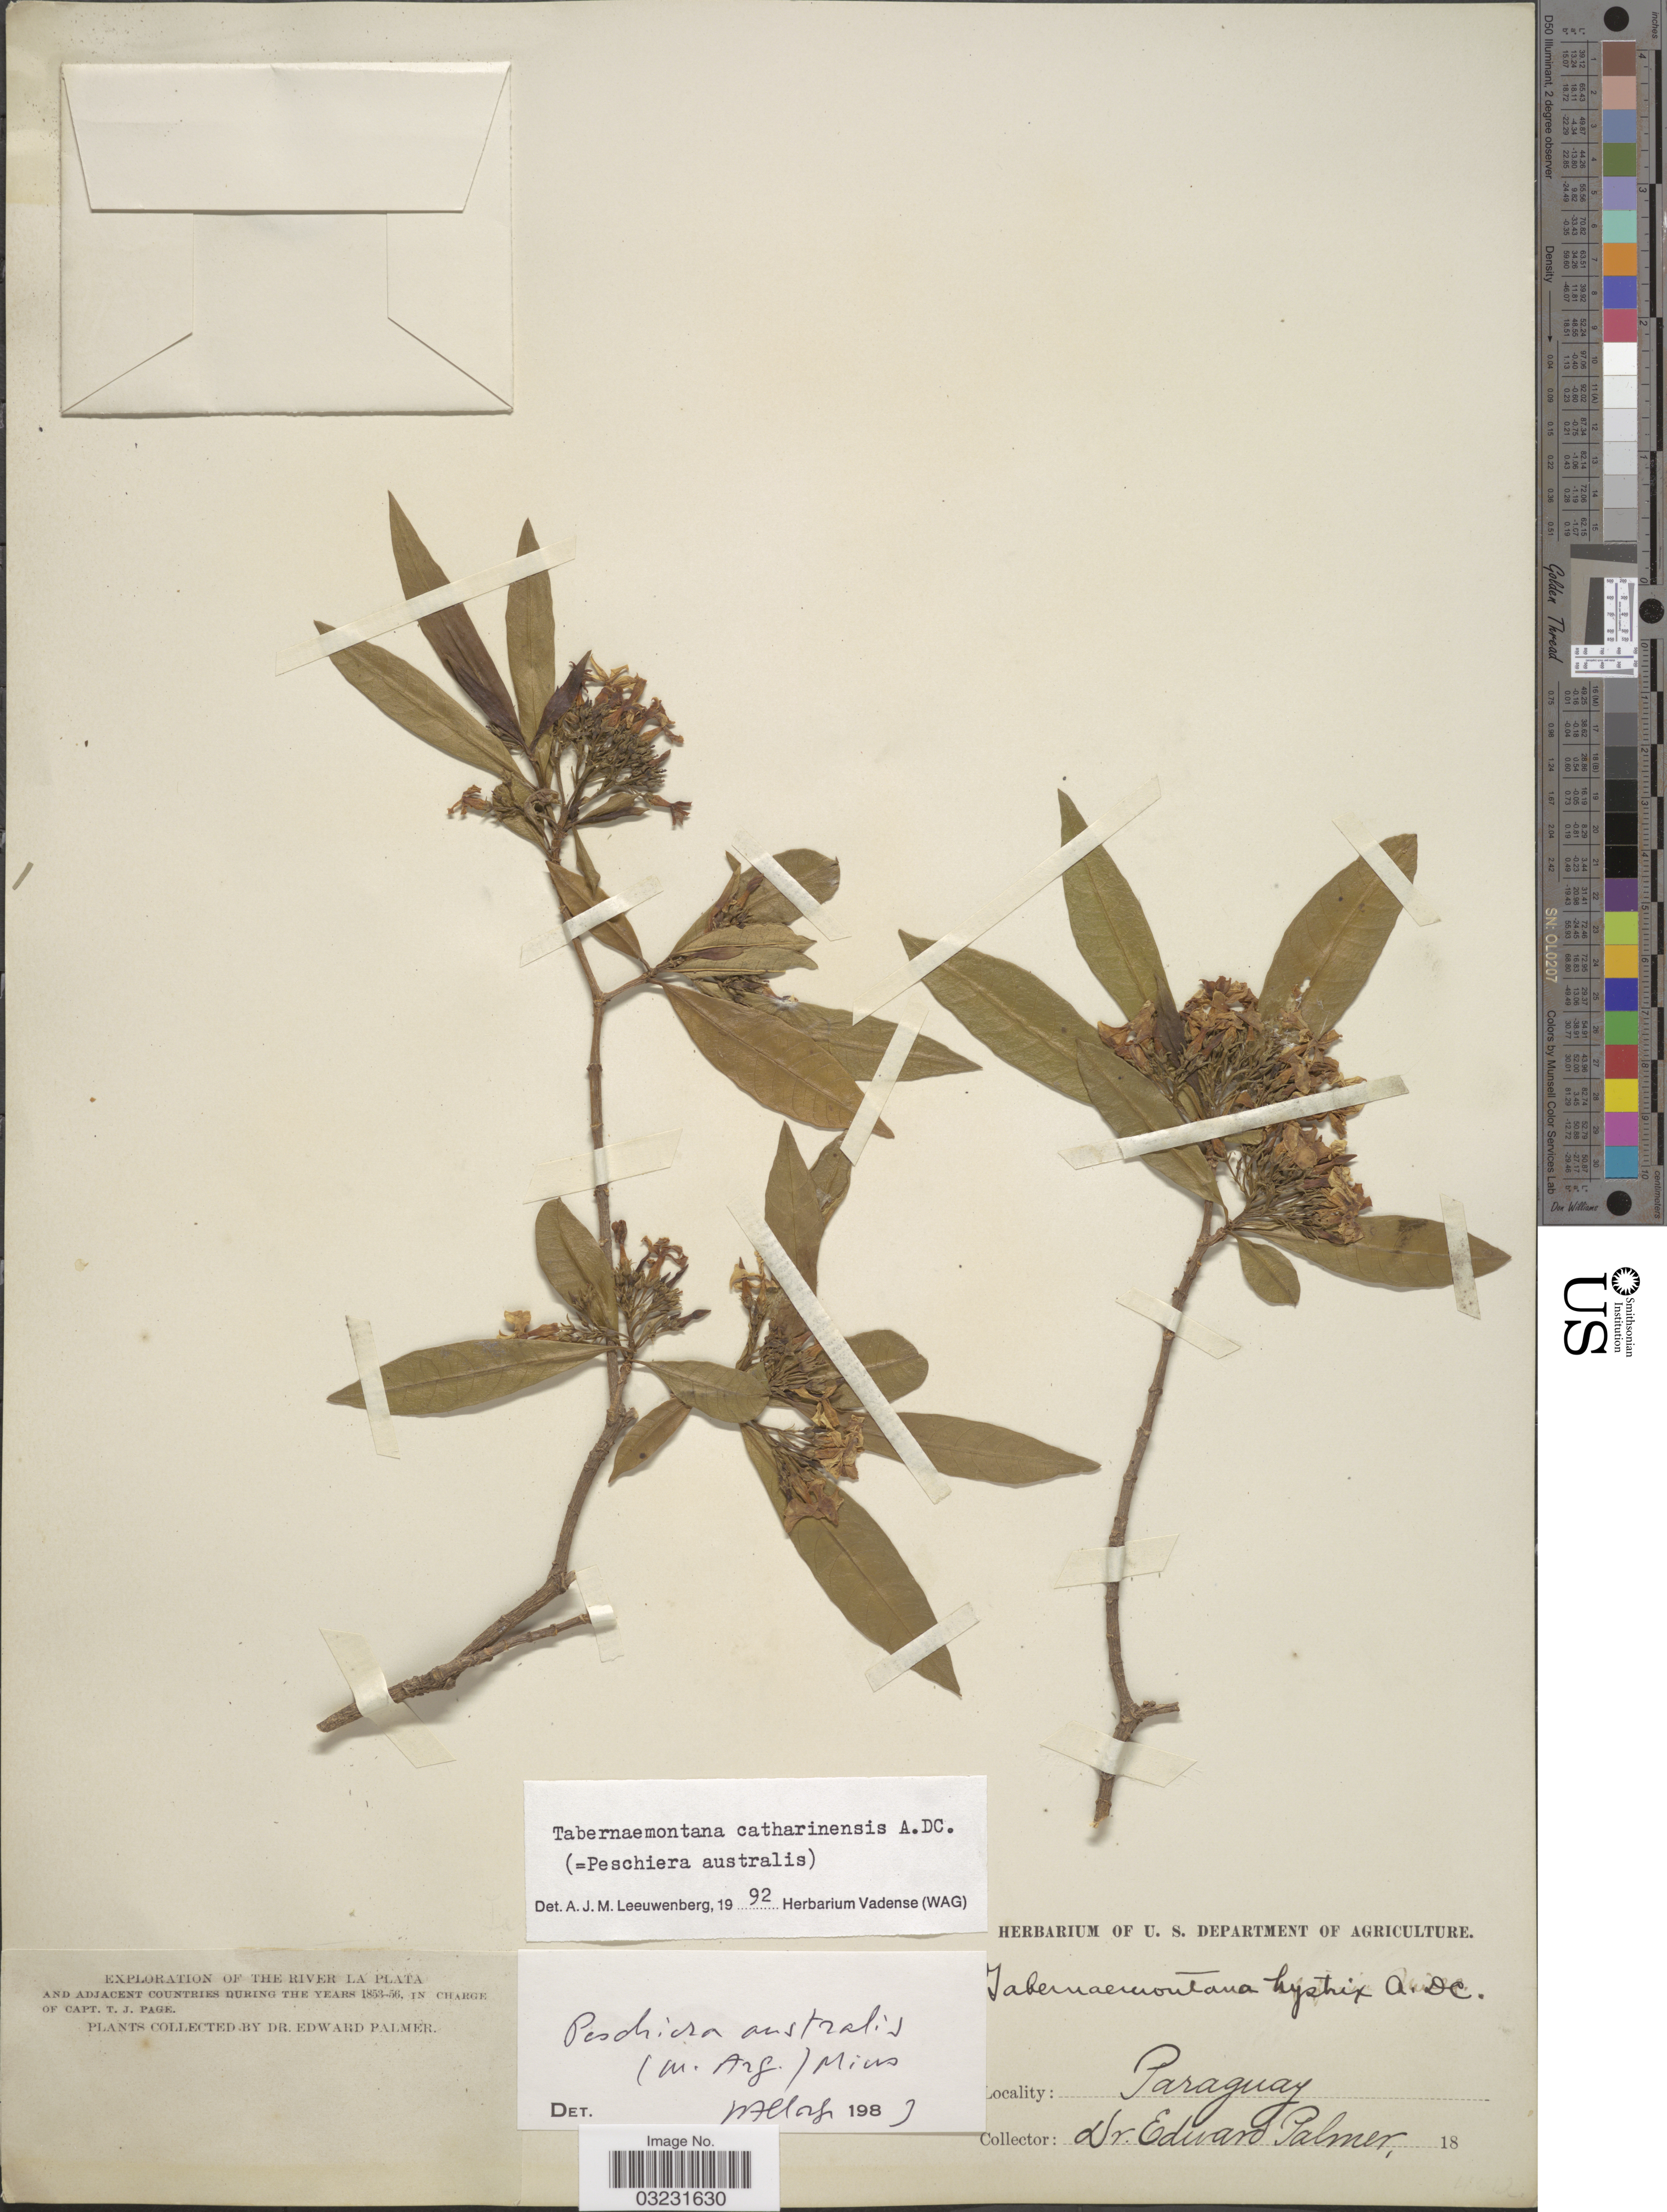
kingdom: Plantae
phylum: Tracheophyta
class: Magnoliopsida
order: Gentianales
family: Apocynaceae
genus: Tabernaemontana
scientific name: Tabernaemontana catharinensis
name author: A. DC.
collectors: E. Palmer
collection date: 1853/1856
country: Paraguay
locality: The River La Plata and adjacent countries.